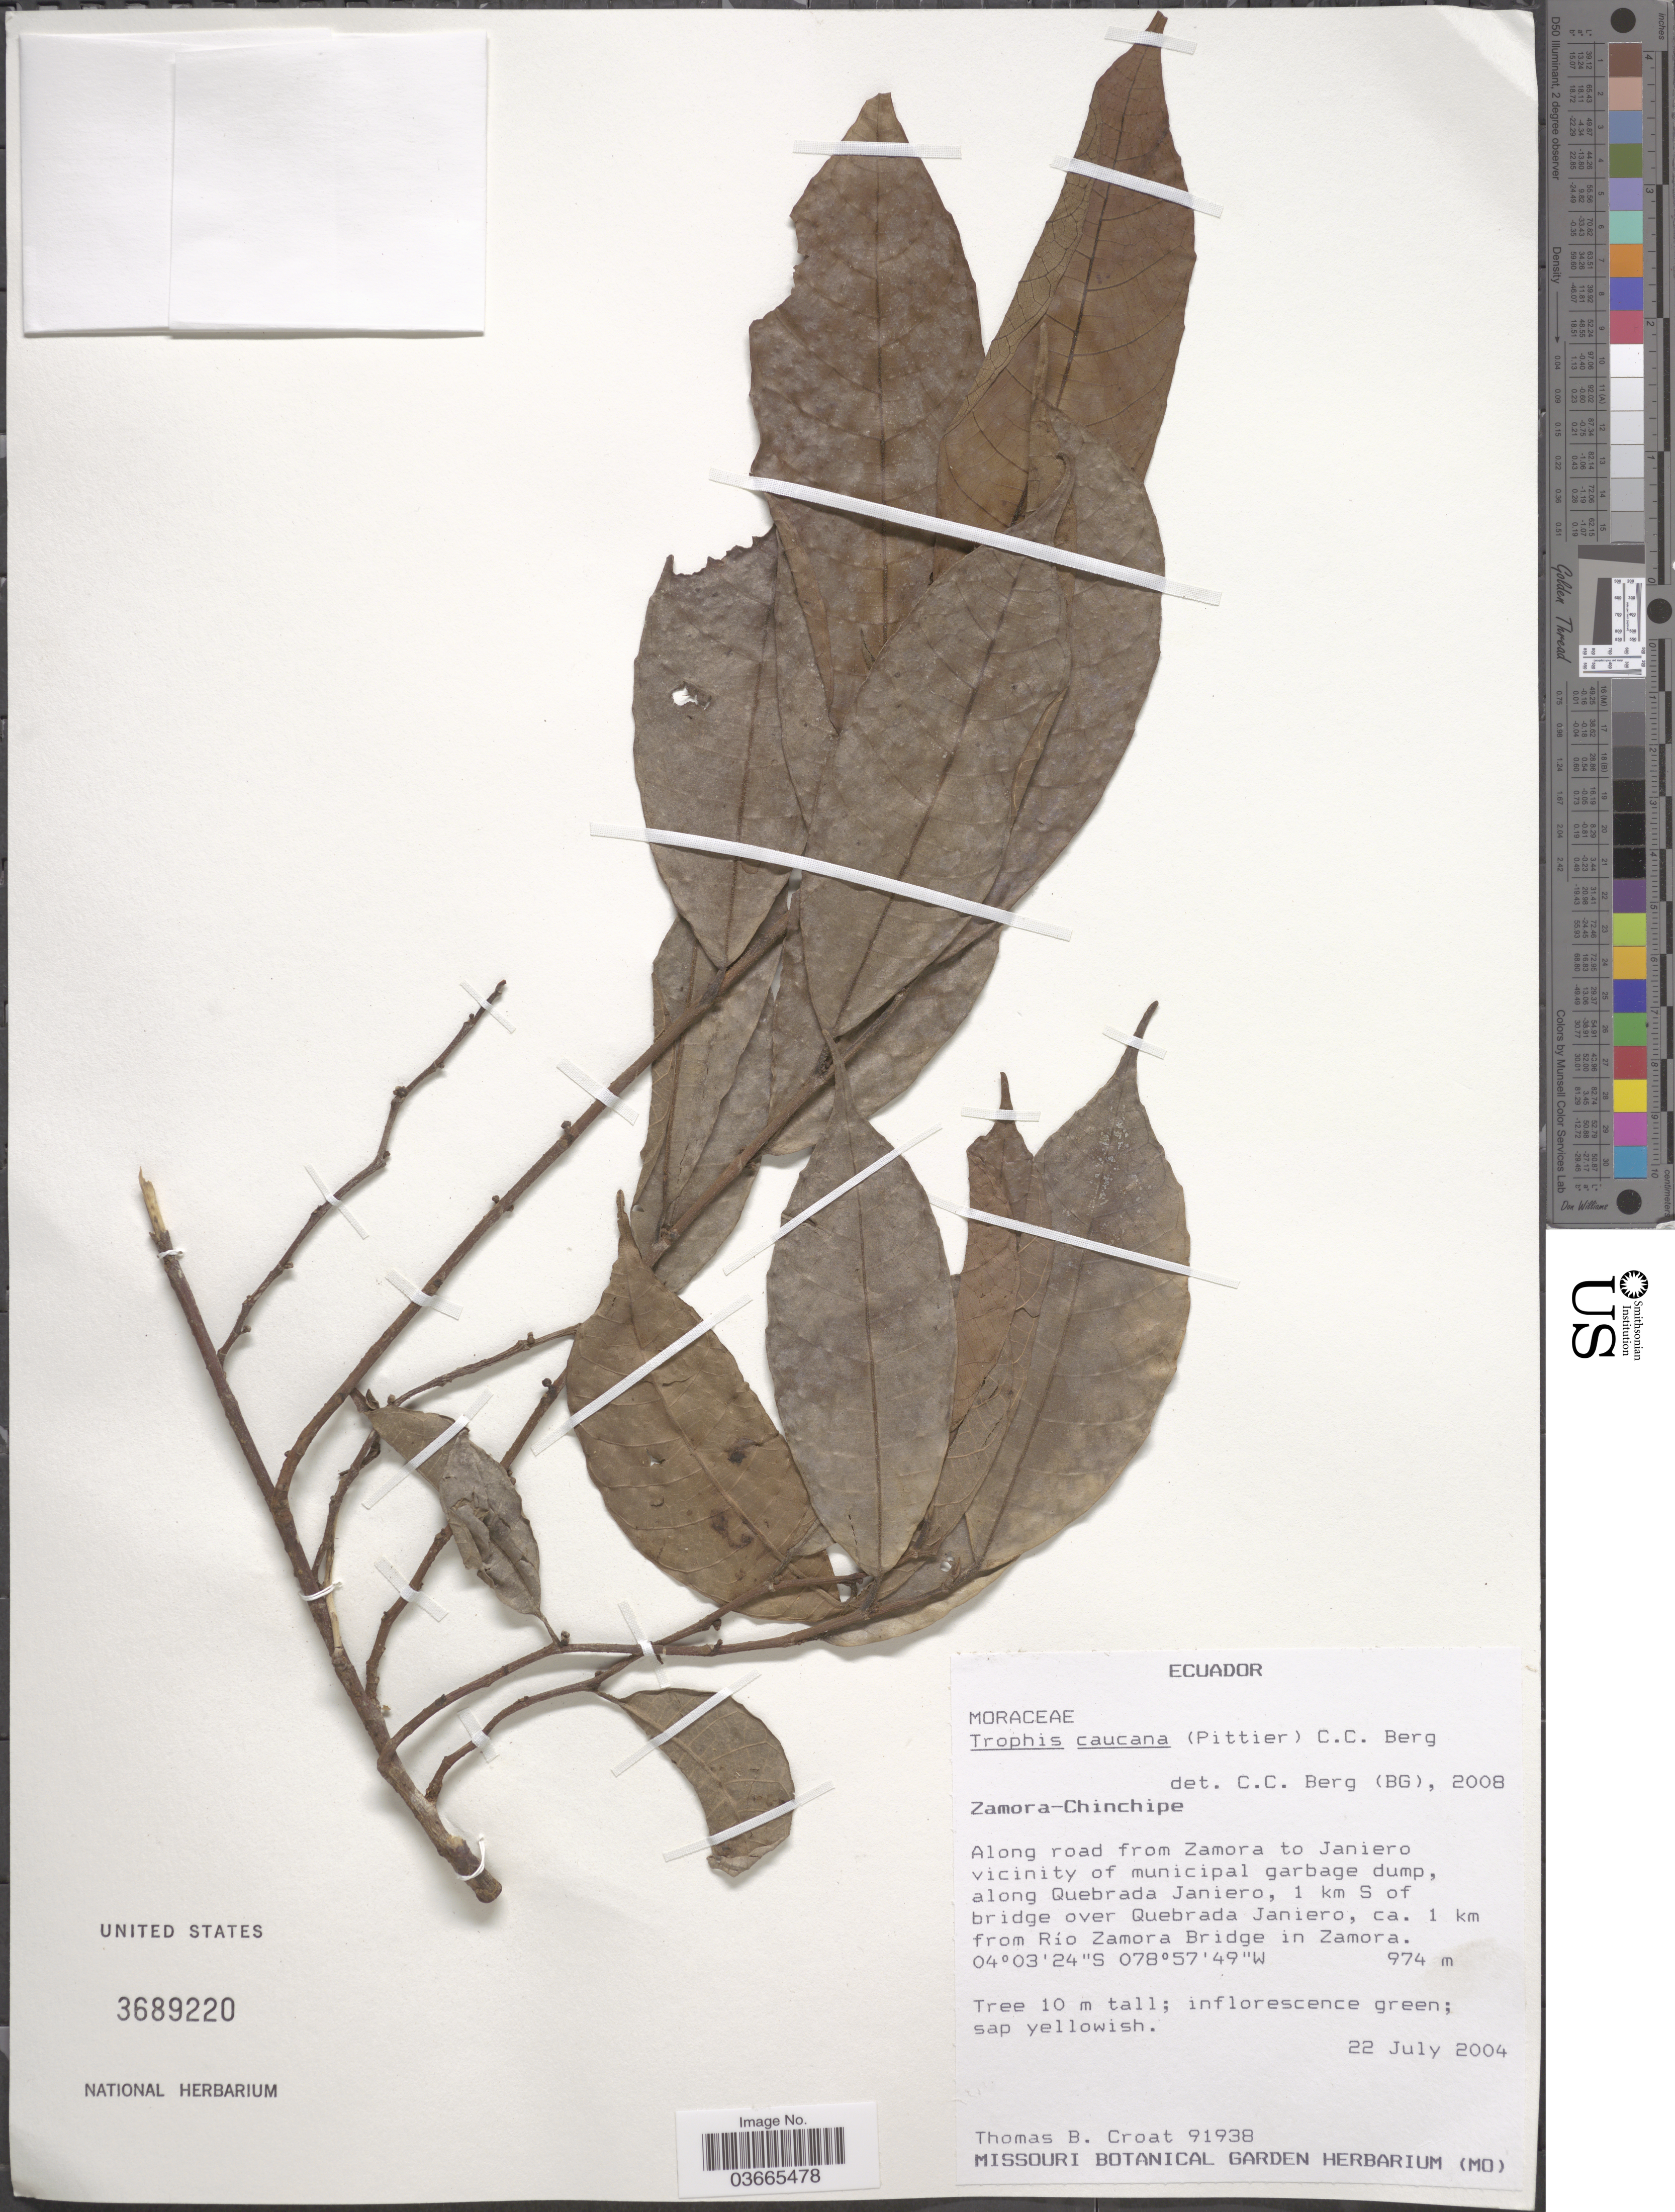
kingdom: Plantae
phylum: Tracheophyta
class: Magnoliopsida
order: Rosales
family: Moraceae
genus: Olmedia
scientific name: Olmedia aspera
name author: Ruiz & Pav.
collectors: T. B. Croat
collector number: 91938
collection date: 2004-07-22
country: Ecuador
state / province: Zamora-Chinchipe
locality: Along road from Zamora to Janiero vicinity of municipal garbage dump, along Quebrada Janiero, 1 km S of bridge over Quebrada Janiero, ca. 1 km from Río Zamora Bridge in Zamora.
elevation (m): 974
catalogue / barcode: US 3689220